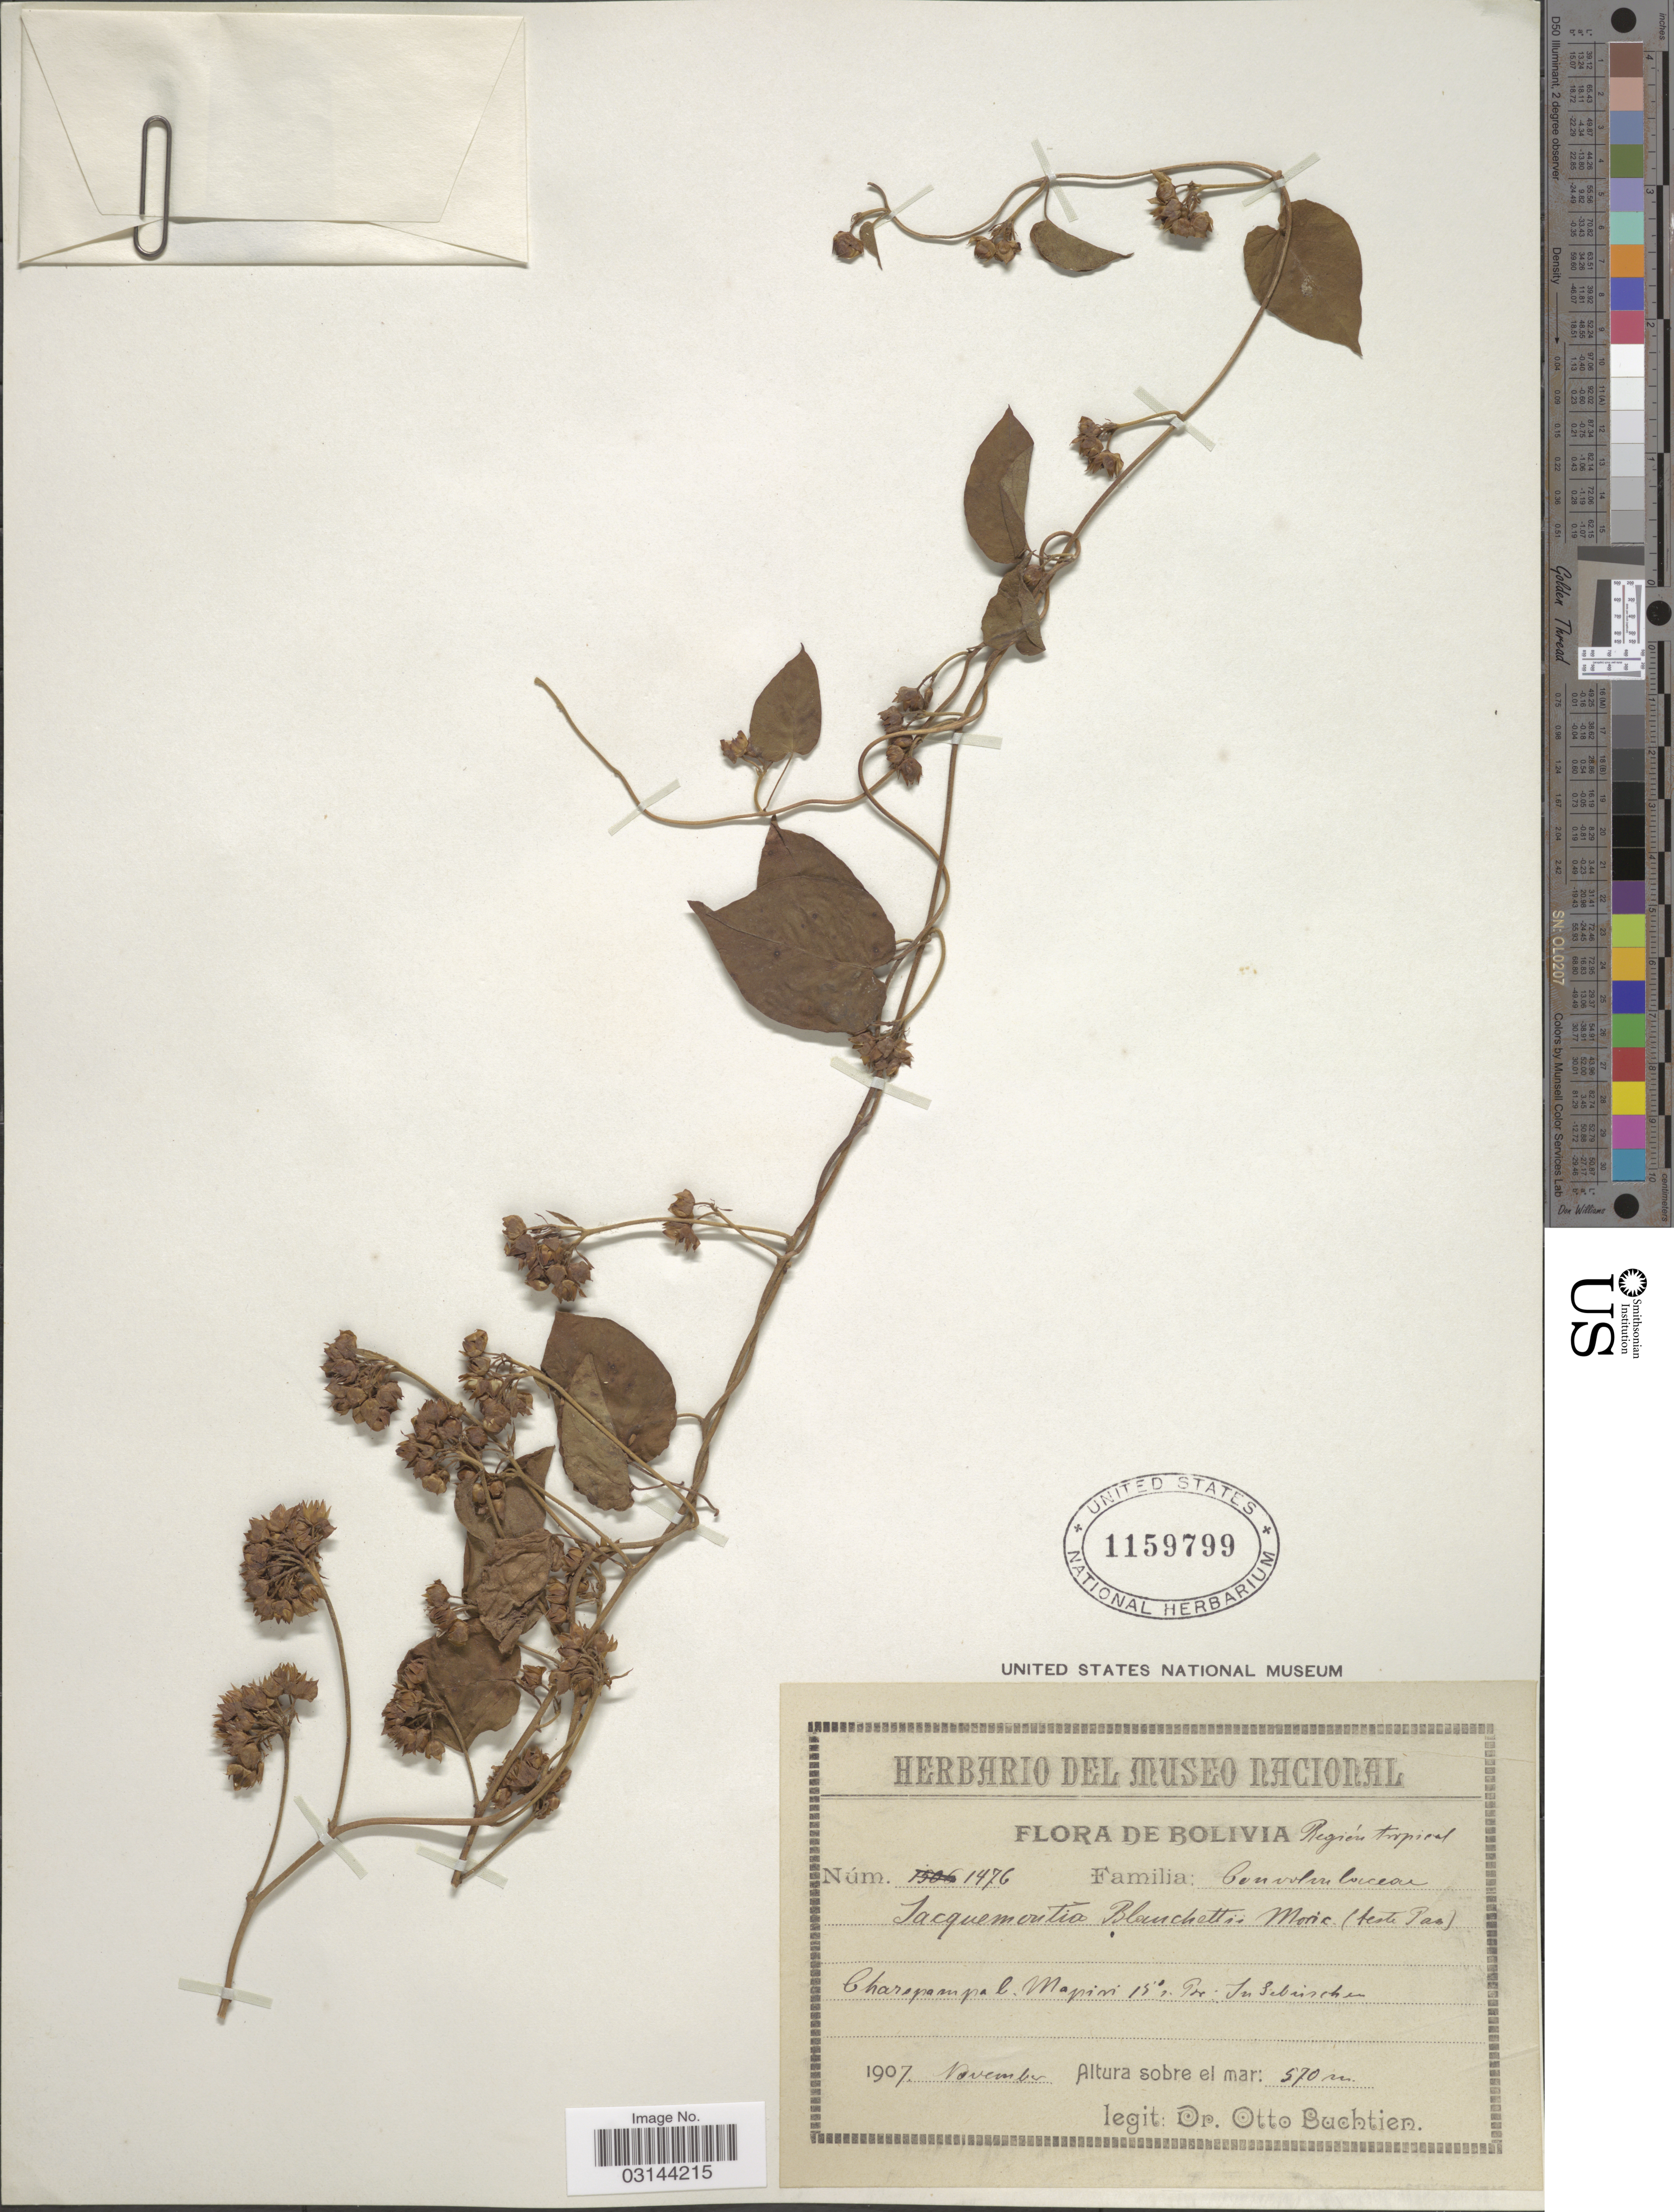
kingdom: Plantae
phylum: Tracheophyta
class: Magnoliopsida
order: Solanales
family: Convolvulaceae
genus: Jacquemontia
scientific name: Jacquemontia blanchetii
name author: Moric.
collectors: O. Buchtien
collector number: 1476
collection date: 1907-11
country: Bolivia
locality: Región tropical, Charopampa l. Mapiri 15° s Pr.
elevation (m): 570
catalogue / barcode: US 1159799